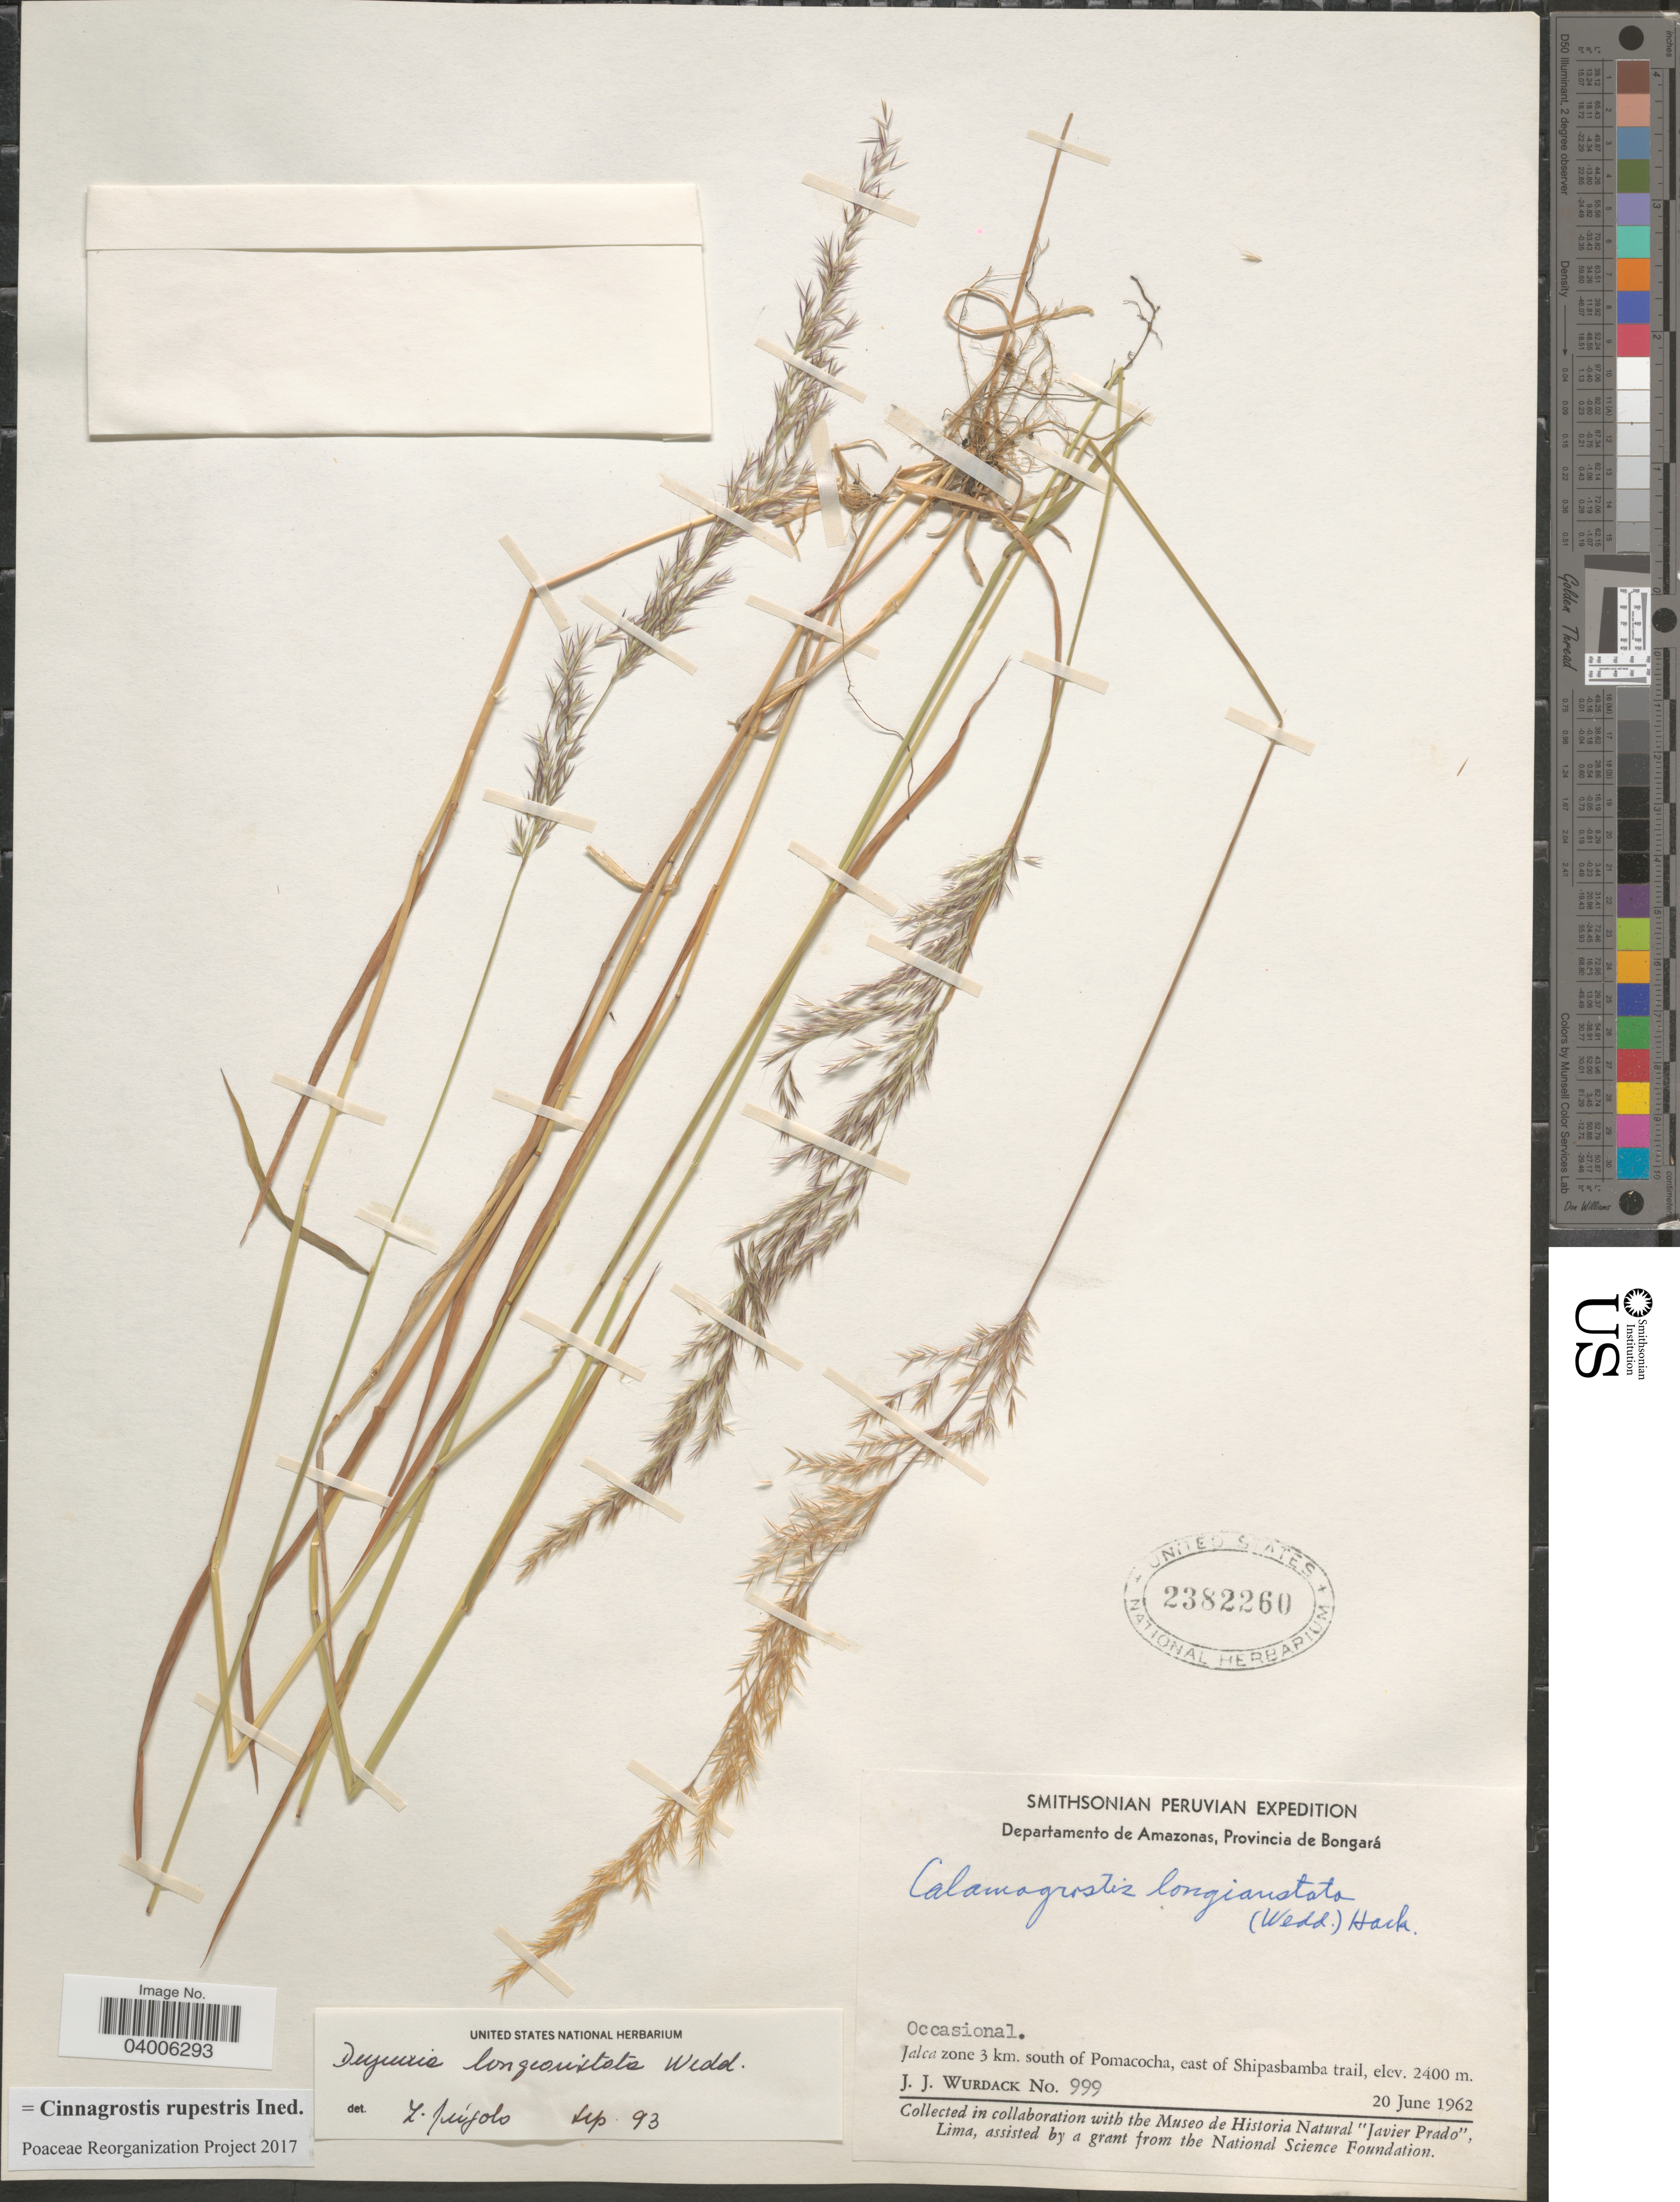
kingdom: Plantae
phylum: Tracheophyta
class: Liliopsida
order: Poales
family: Poaceae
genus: Cinnagrostis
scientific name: Cinnagrostis rupestris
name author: (Trin.) P.M. Peterson et al.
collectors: J. J. Wurdack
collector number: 999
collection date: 1962-06-20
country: Peru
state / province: Amazonas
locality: Departamento de Amazonas, Provincia de Bongará. Jalca zone 3 km. south of Pomacocha, east of Shipasbamba trail.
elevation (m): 2400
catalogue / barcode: US 2382260